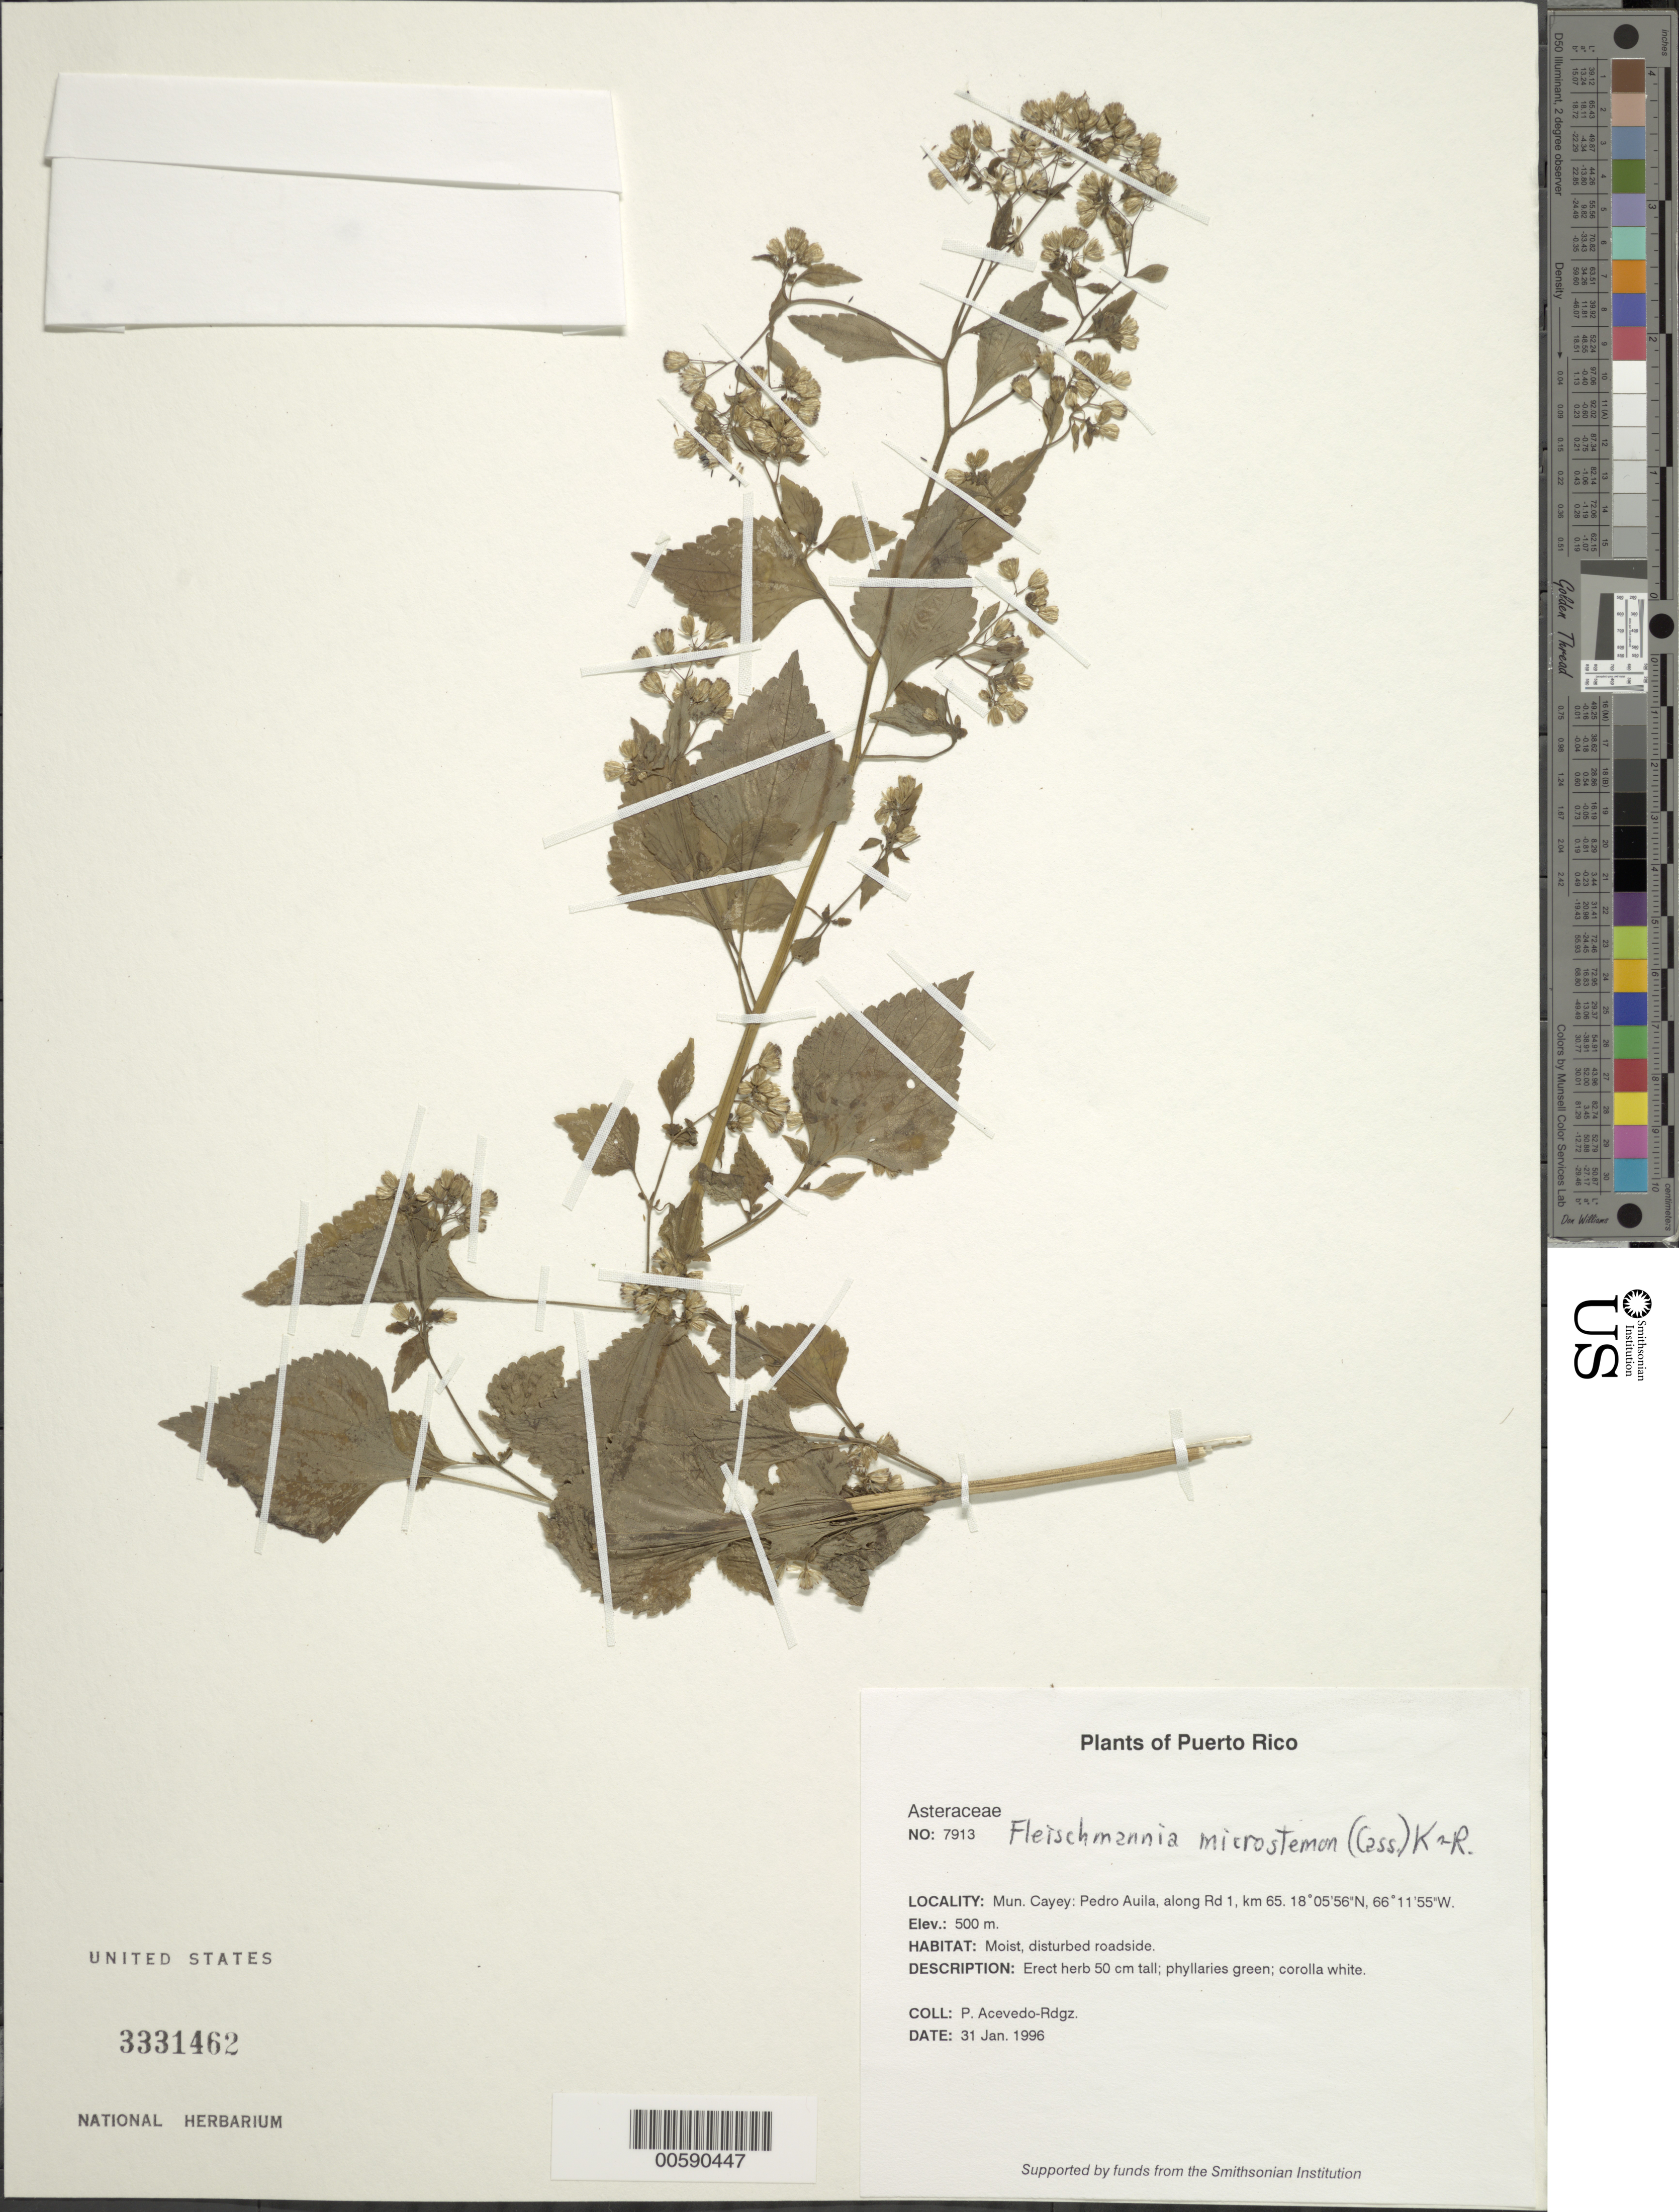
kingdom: Plantae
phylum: Tracheophyta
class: Magnoliopsida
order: Asterales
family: Asteraceae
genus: Fleischmannia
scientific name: Fleischmannia microstemon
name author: (Cass.) R.M. King & H. Rob.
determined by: Robinson, Harold E., (US)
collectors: P. Acevedo-Rodr.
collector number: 7913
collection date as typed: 31 Jan 1996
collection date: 1996-01-31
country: Puerto Rico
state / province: Cayey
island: Puerto Rico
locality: Cayey; along Rd 1, km 65.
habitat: Moist, disturbed roadside.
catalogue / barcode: US 3331462